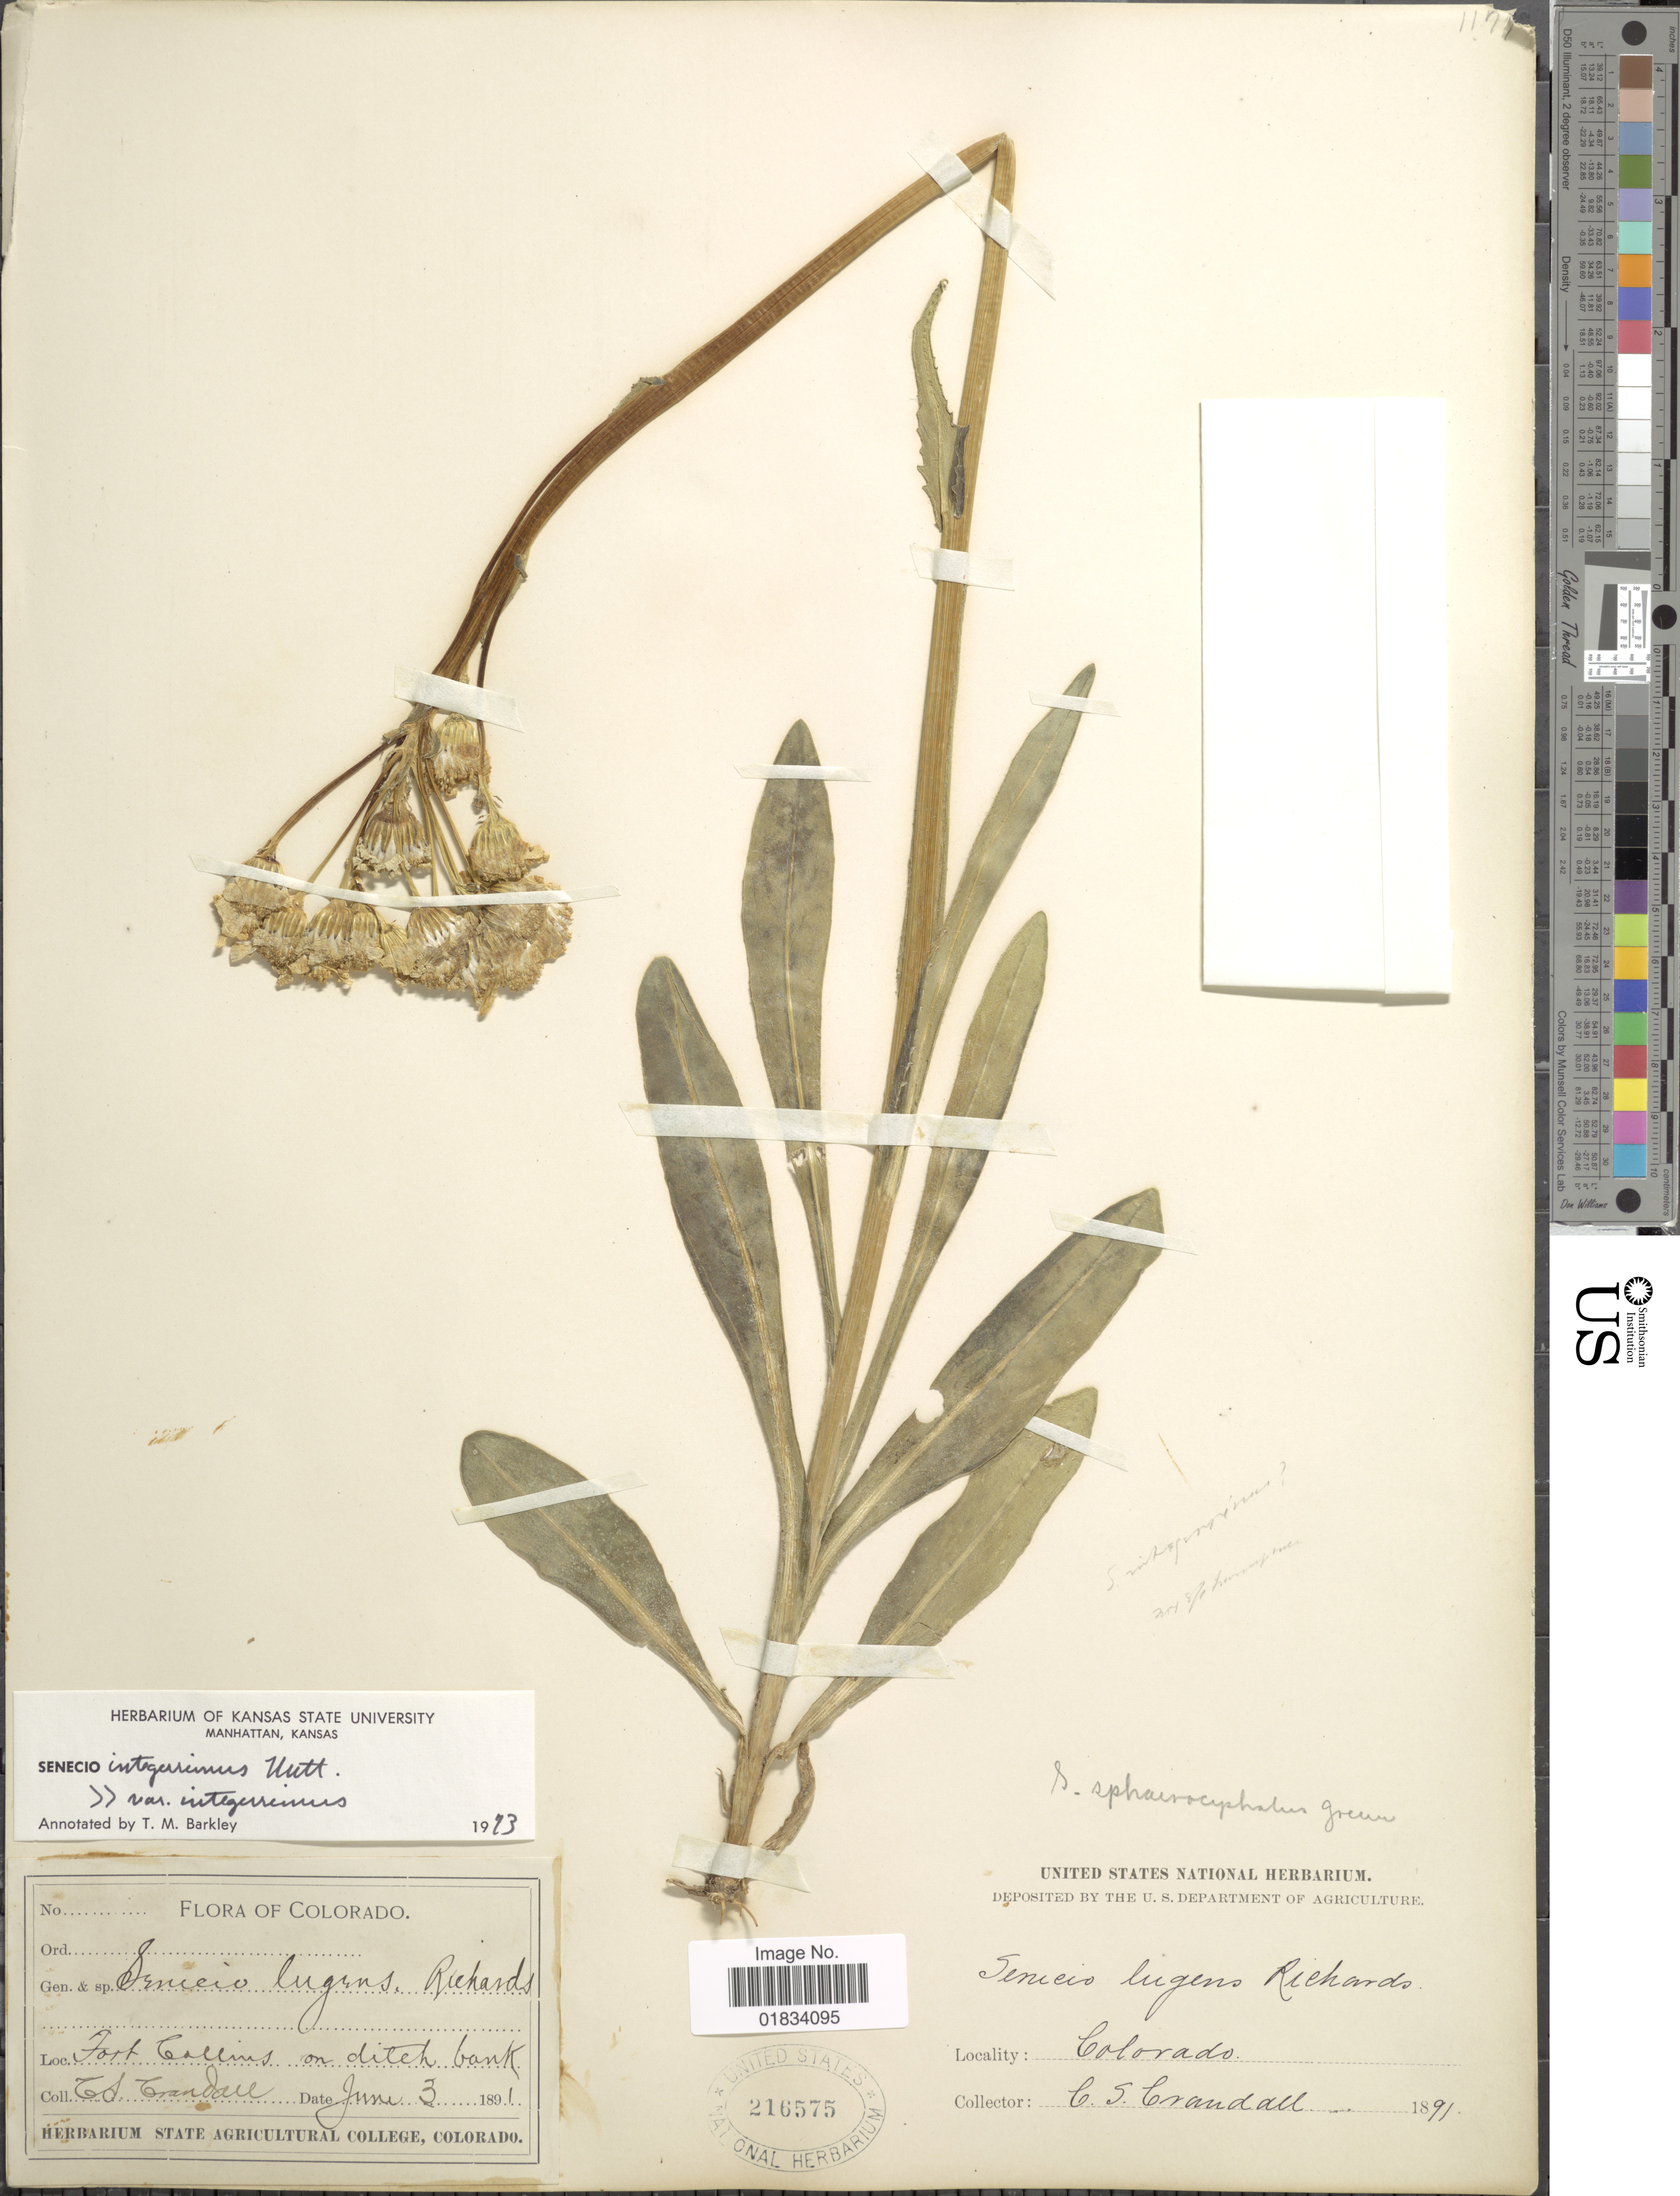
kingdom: Plantae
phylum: Tracheophyta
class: Magnoliopsida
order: Asterales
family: Asteraceae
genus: Senecio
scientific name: Senecio integerrimus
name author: Nutt.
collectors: C. Crandall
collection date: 1891-06-03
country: United States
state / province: Colorado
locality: Fort Collins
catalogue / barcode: US 216575